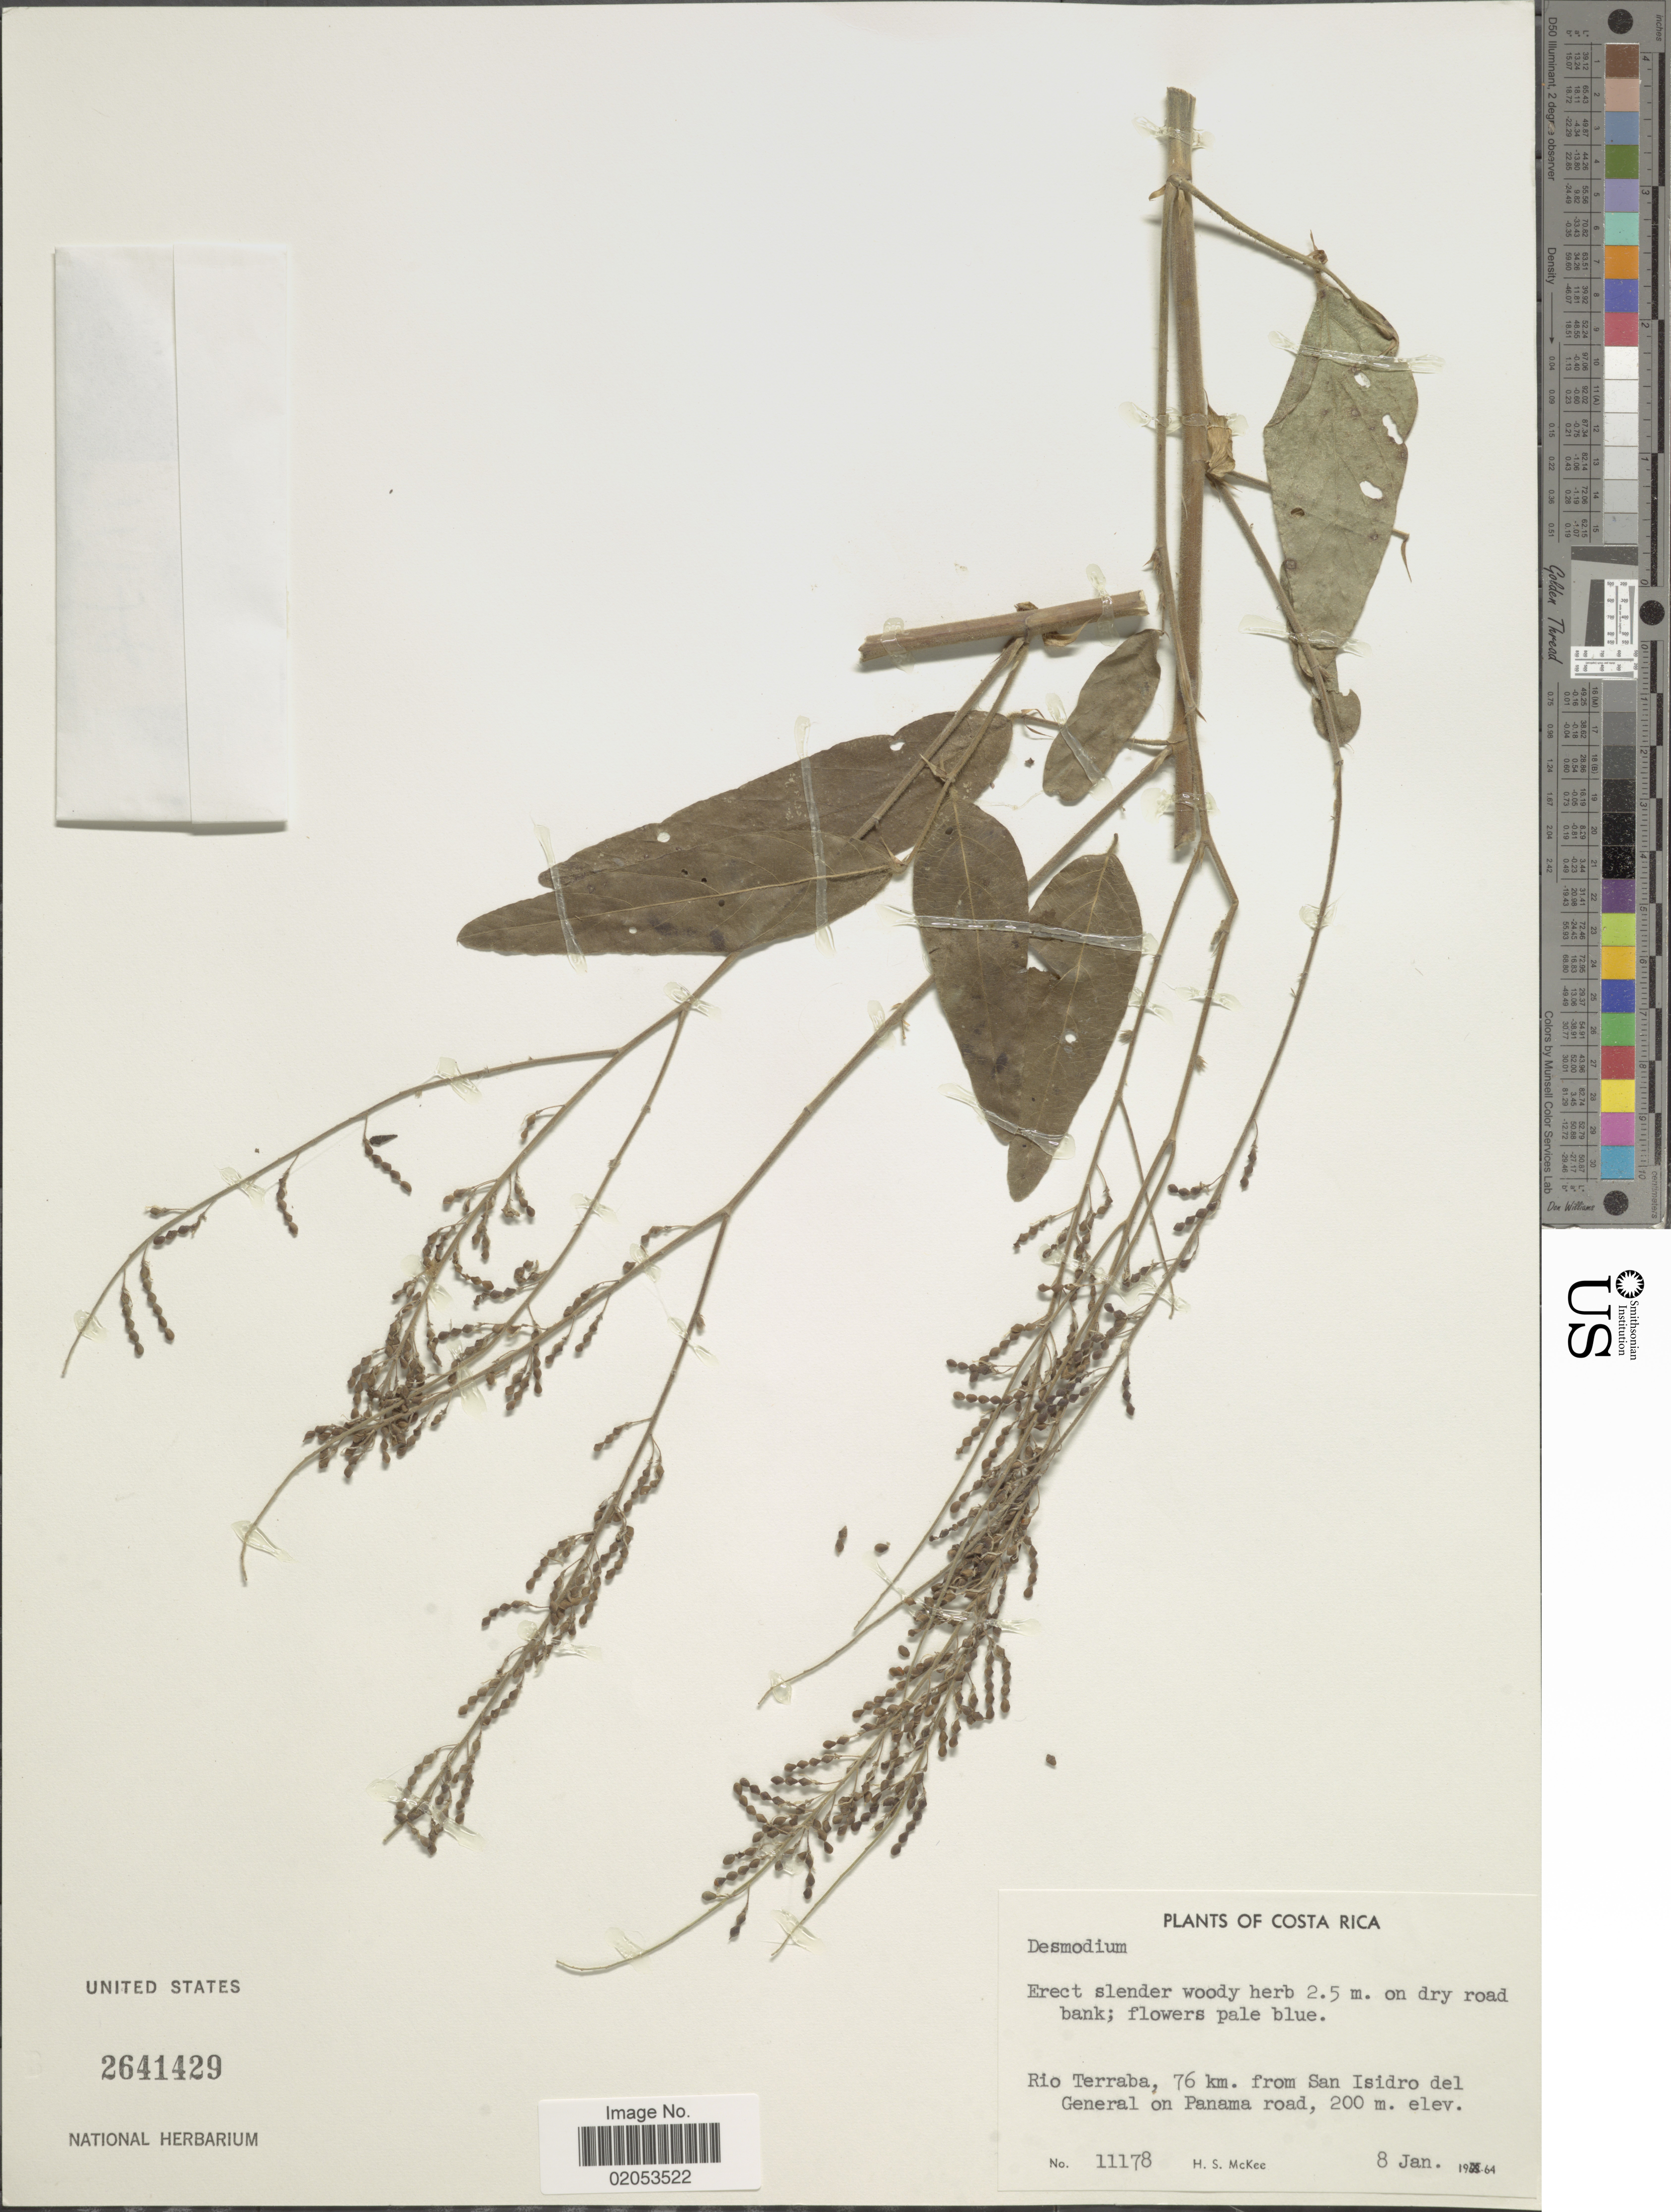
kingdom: Plantae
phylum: Tracheophyta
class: Magnoliopsida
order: Fabales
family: Fabaceae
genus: Desmodium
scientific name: Desmodium distortum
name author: (Aubl.) J.F. Macbr.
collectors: H. S. McKee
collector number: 11178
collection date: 1964-01-08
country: Costa Rica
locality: Rio Terraba, 76 km from San Isidro del General on Panama road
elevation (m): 200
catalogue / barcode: US 2641429